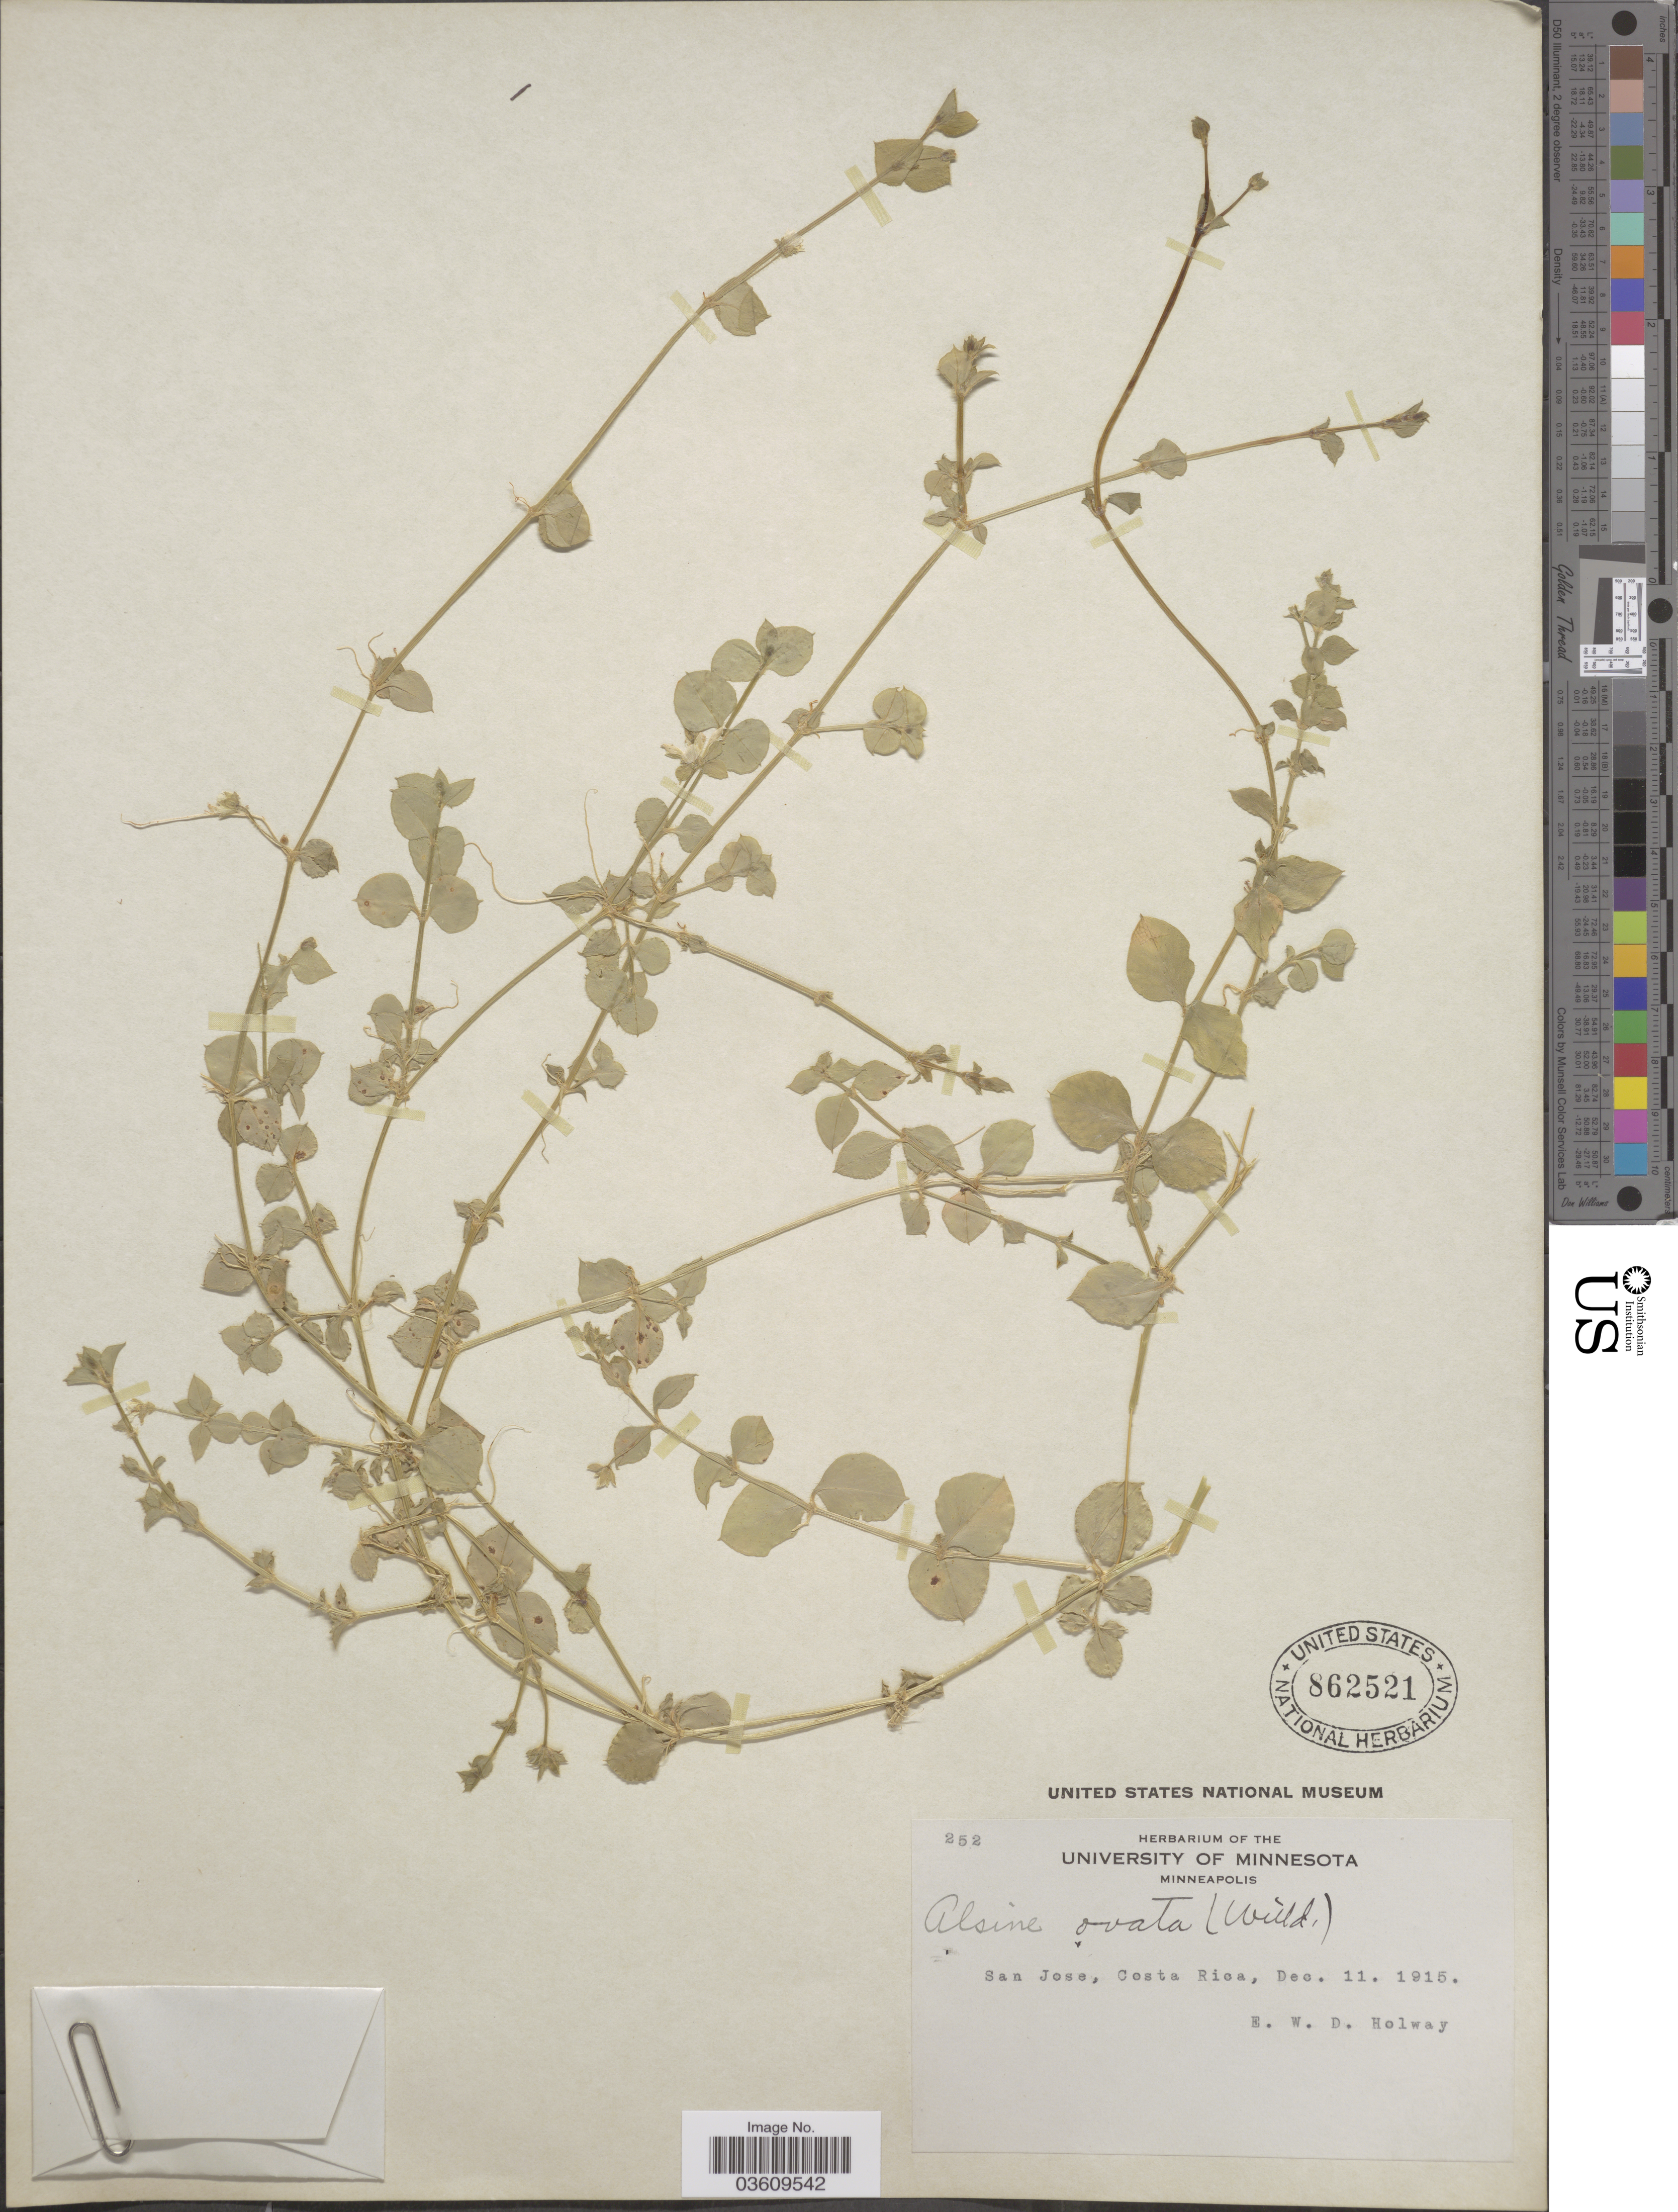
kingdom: Plantae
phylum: Tracheophyta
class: Magnoliopsida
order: Caryophyllales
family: Caryophyllaceae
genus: Stellaria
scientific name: Stellaria ovata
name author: Willd.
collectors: E. W. D. Holway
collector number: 252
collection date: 1915-12-11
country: Costa Rica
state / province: San José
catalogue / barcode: US 862521